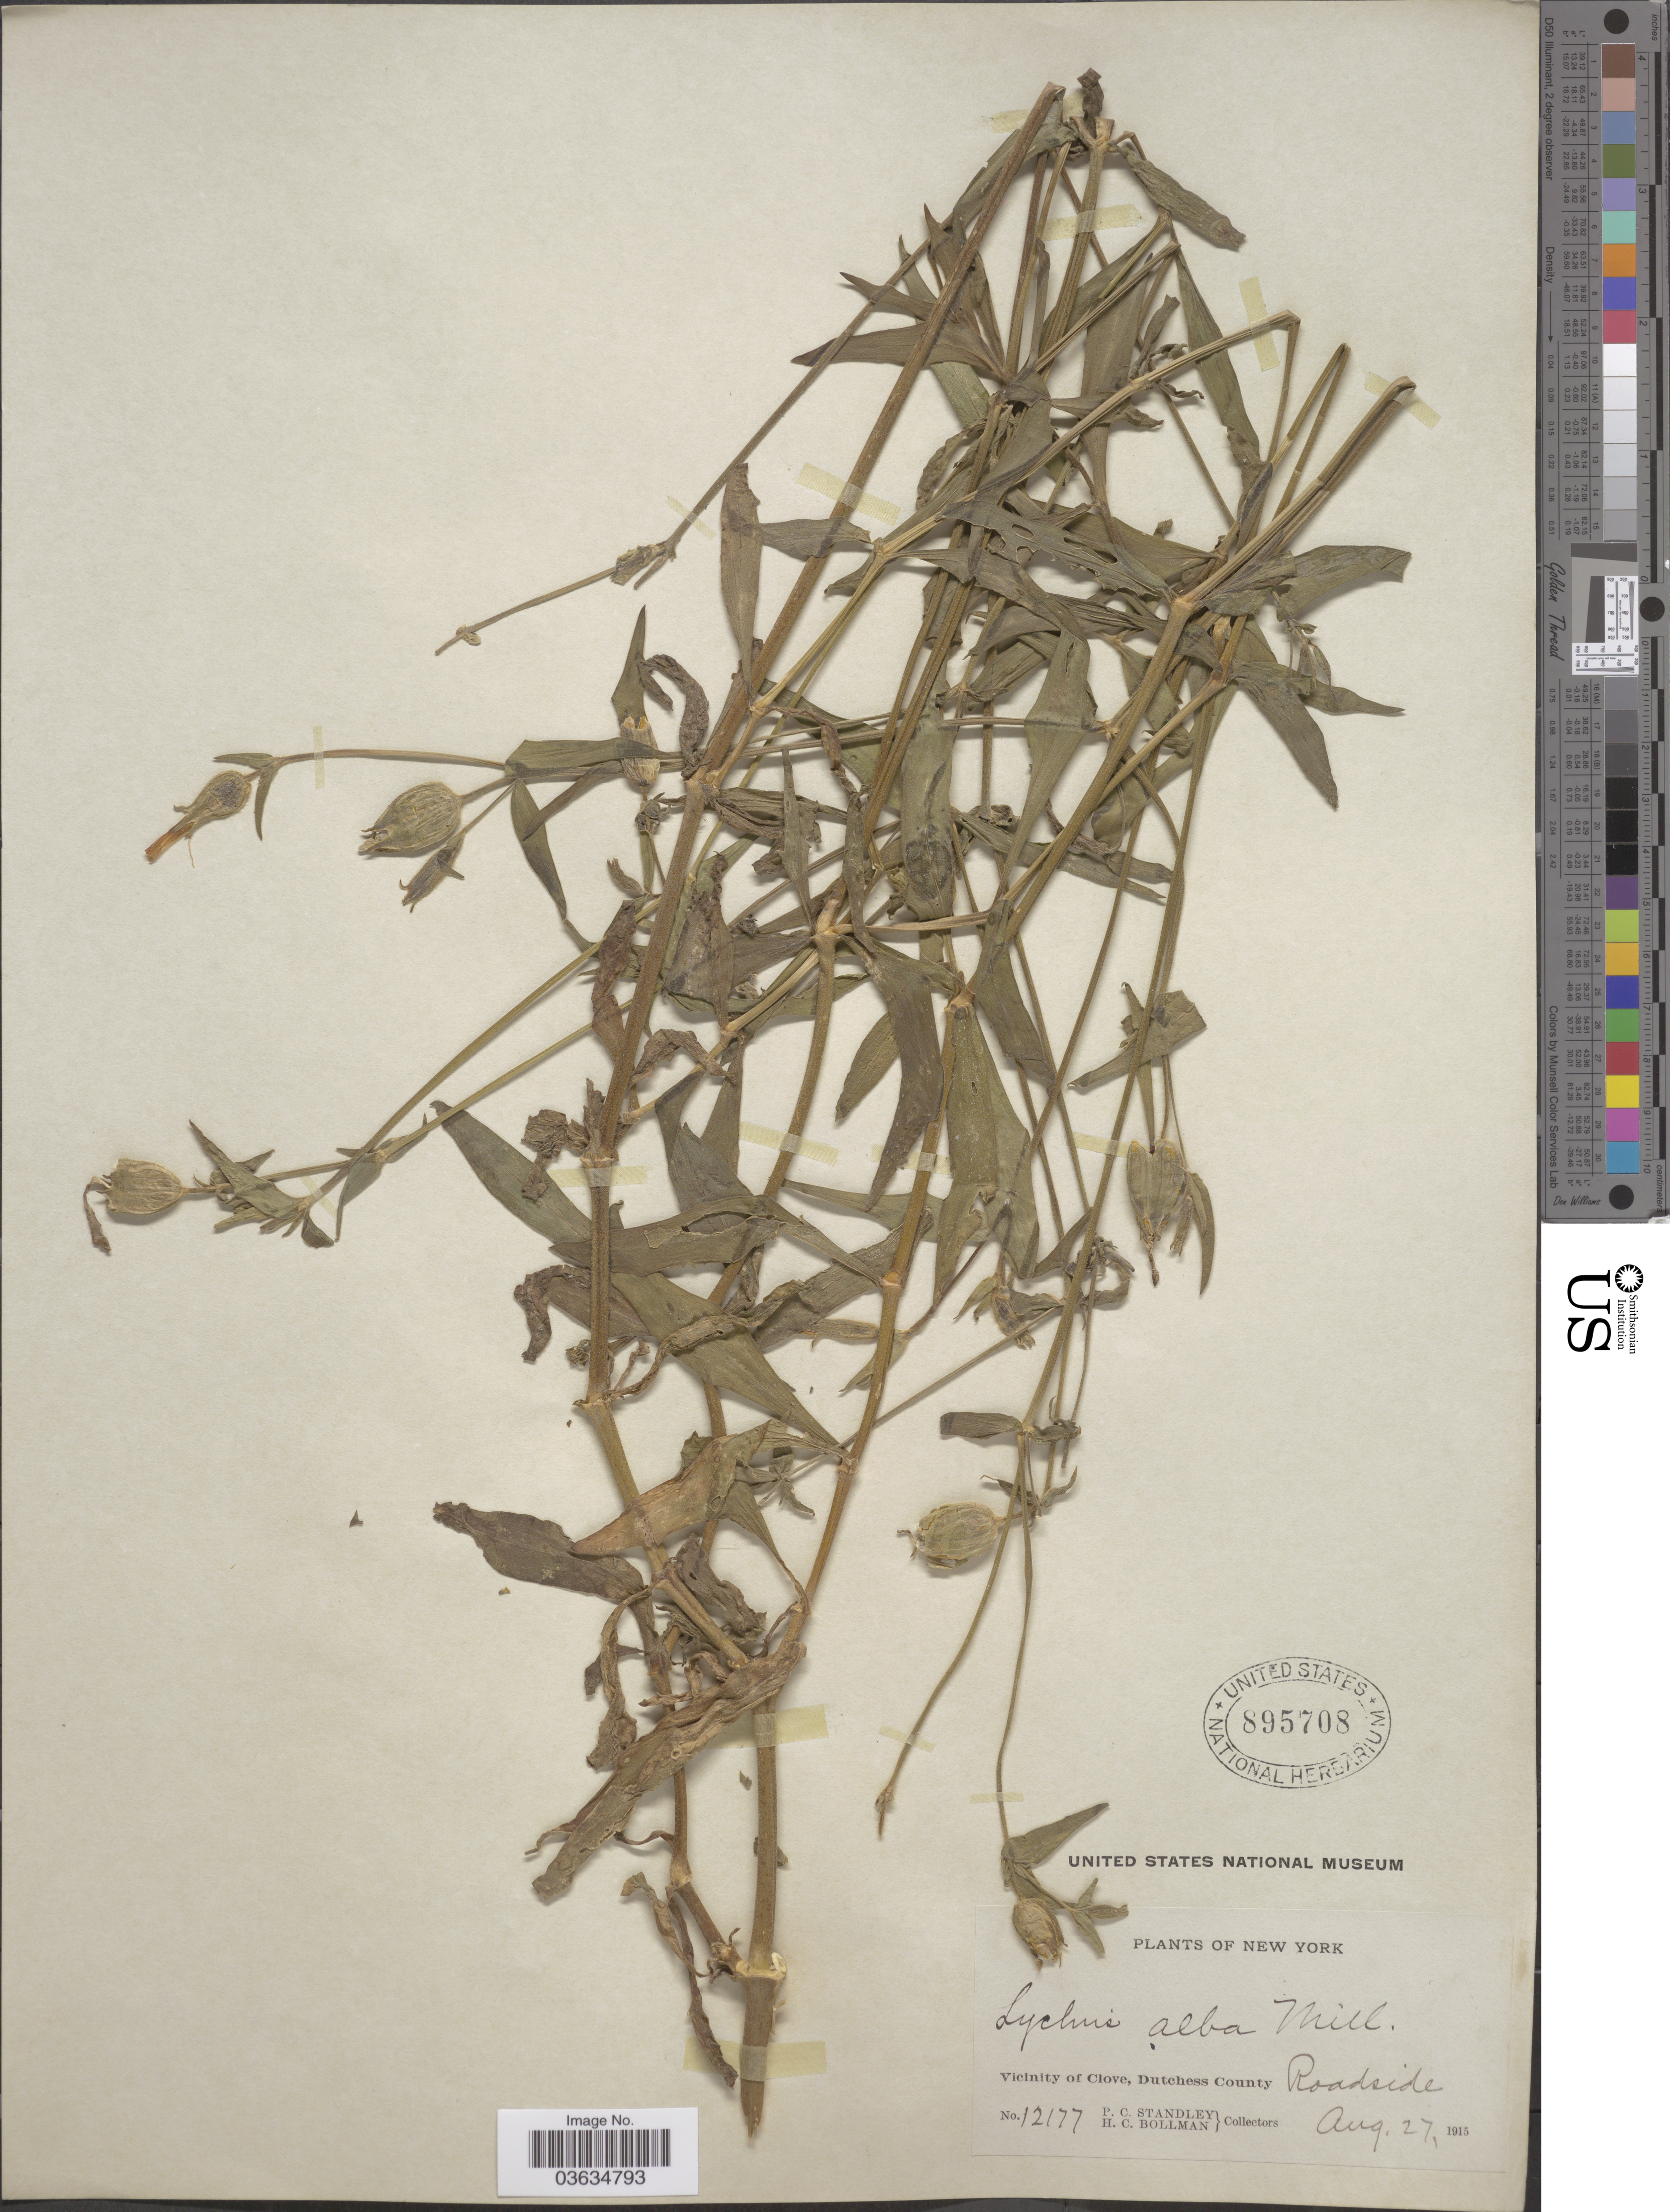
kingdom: Plantae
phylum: Tracheophyta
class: Magnoliopsida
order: Caryophyllales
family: Caryophyllaceae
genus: Silene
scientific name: Silene latifolia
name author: Poir.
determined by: Strong, Mark T., (BOT), Smithsonian Institution - National Museum of Natural History (UNITED STATES)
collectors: P. C. Standley & H. C. Bollman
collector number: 12177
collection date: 1915-08-27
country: United States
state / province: New York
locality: Vicinity of Clove, Dutchess County.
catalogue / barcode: US 895708